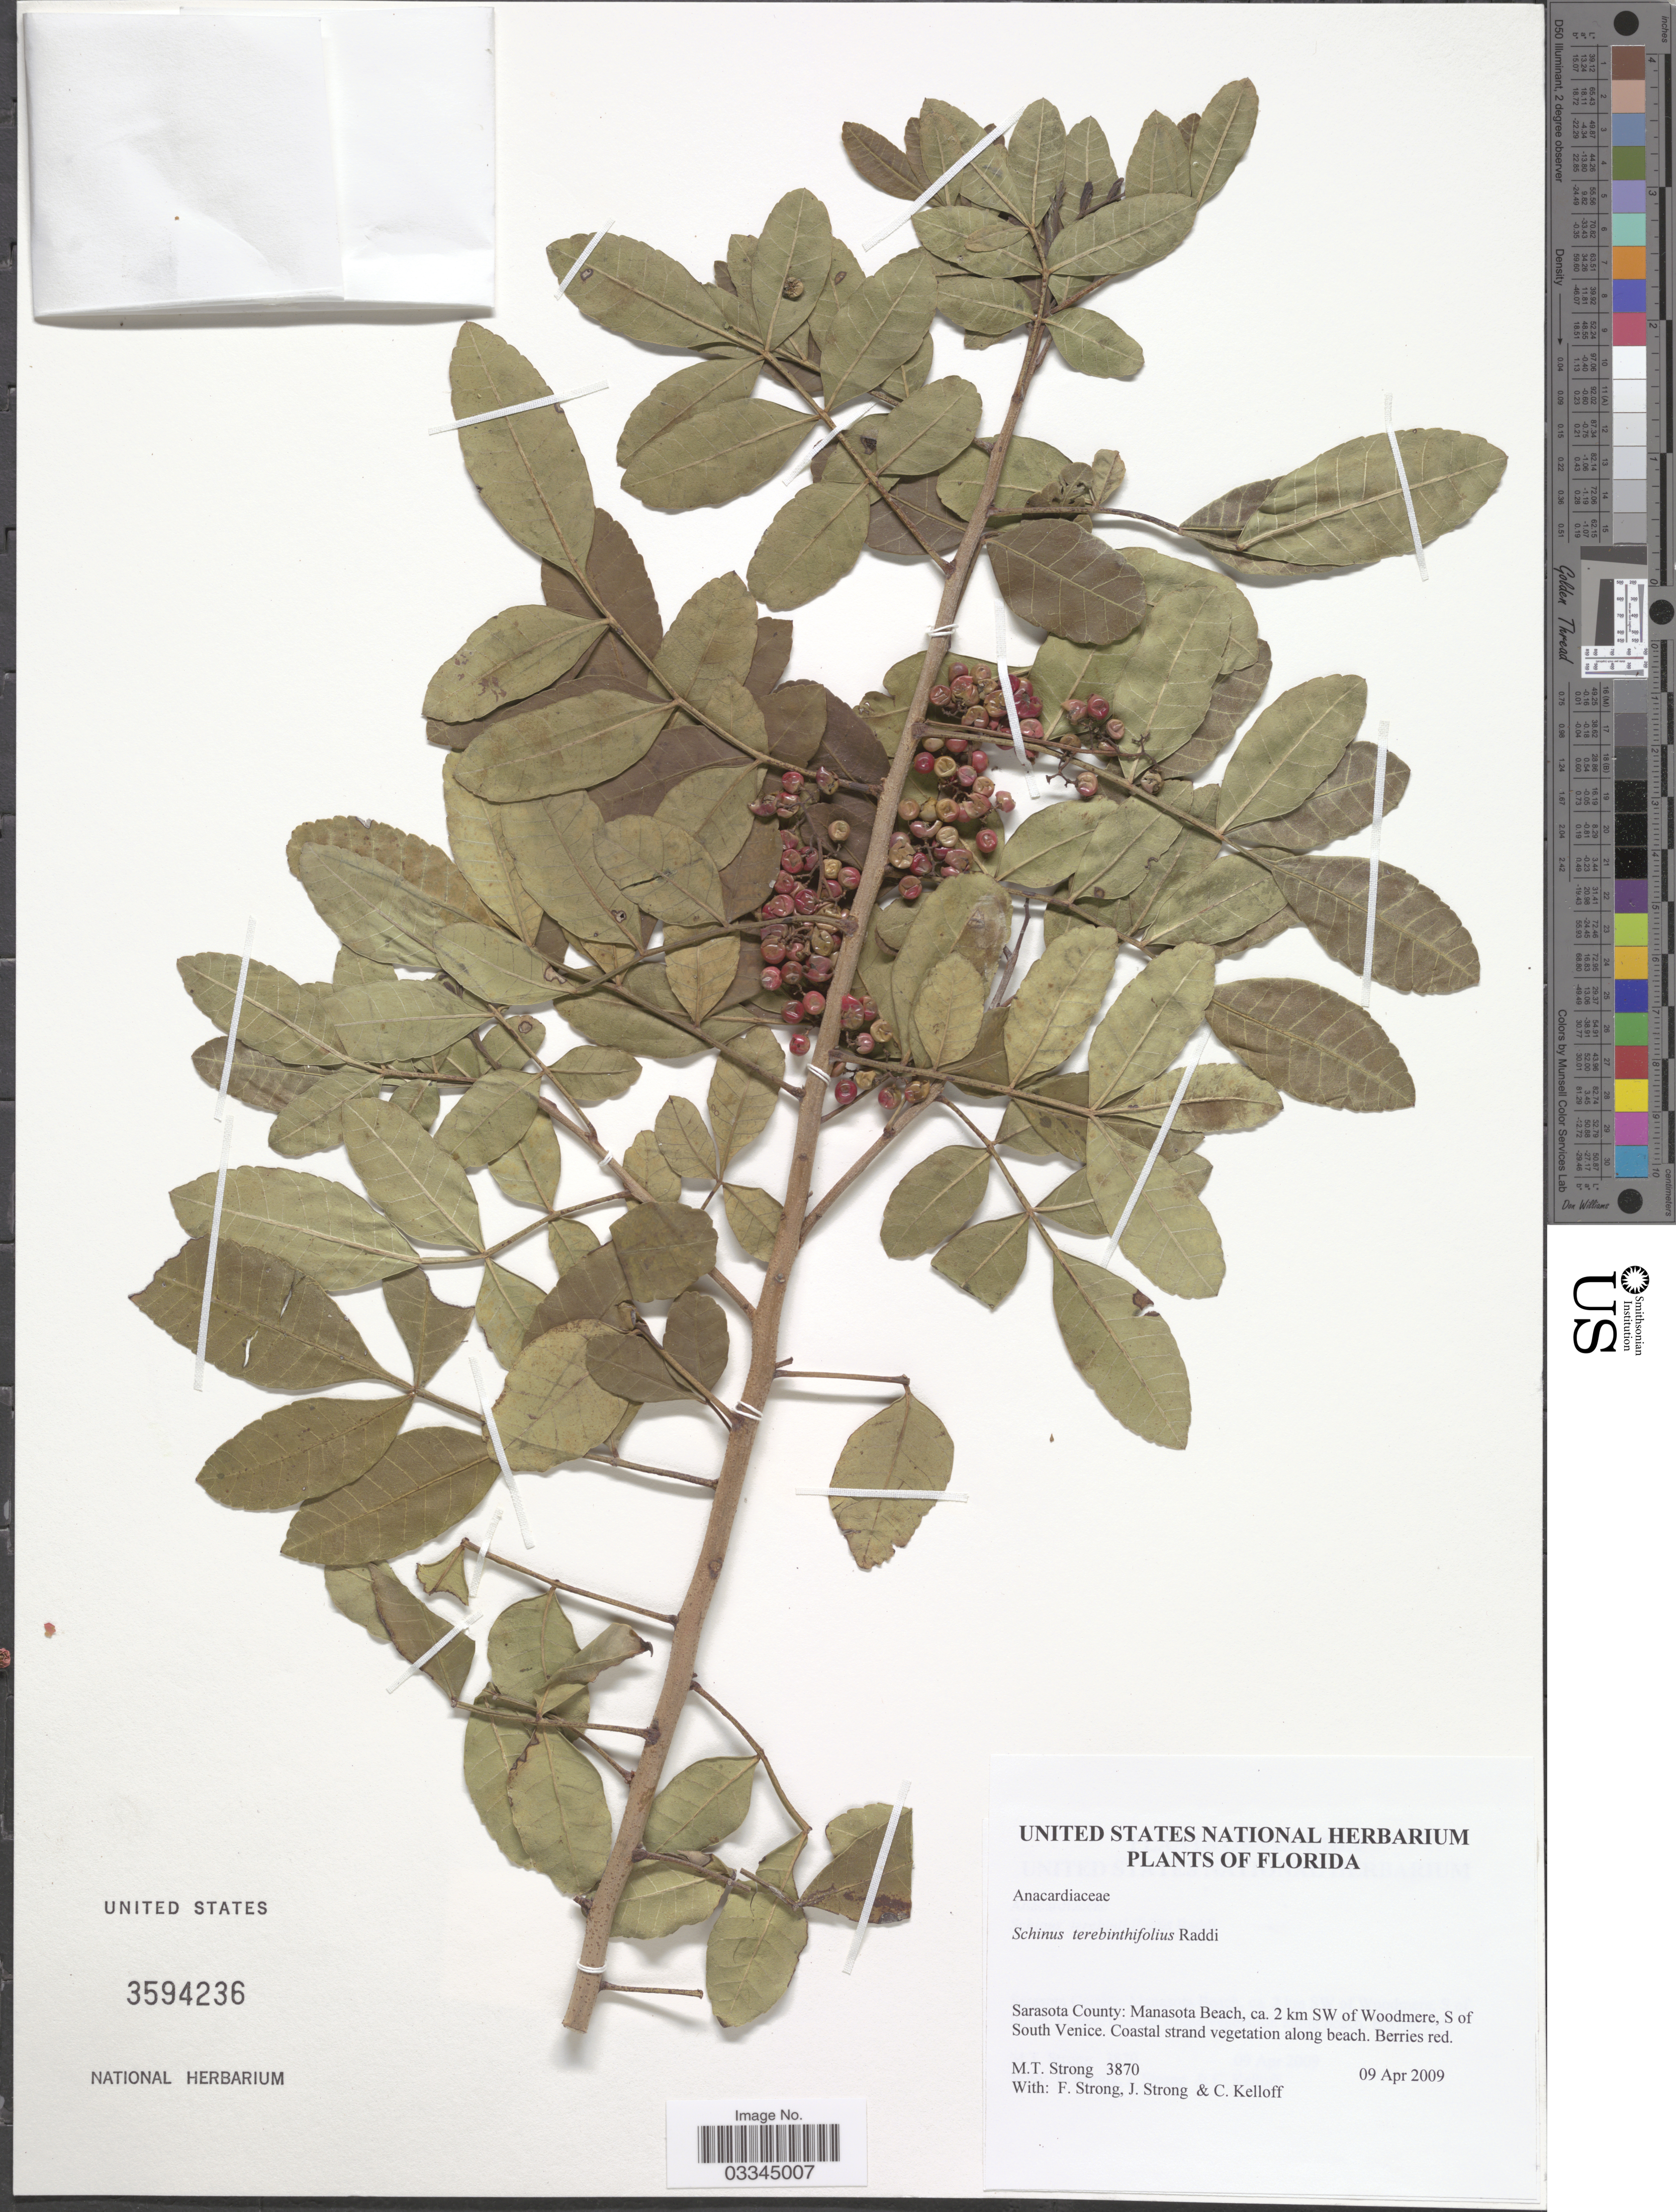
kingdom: Plantae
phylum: Tracheophyta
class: Magnoliopsida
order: Sapindales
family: Anacardiaceae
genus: Schinus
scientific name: Schinus terebinthifolia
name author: Raddi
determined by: Mitchell, John D.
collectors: M. T. Strong, F. Strong, J. Strong & C. L. Kelloff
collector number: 3870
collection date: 2009-04-09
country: United States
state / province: Florida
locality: Sarasota County: Manasota Beach, ca. 2 km SW of Woodmere, S of South Venice.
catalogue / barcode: US 3594236